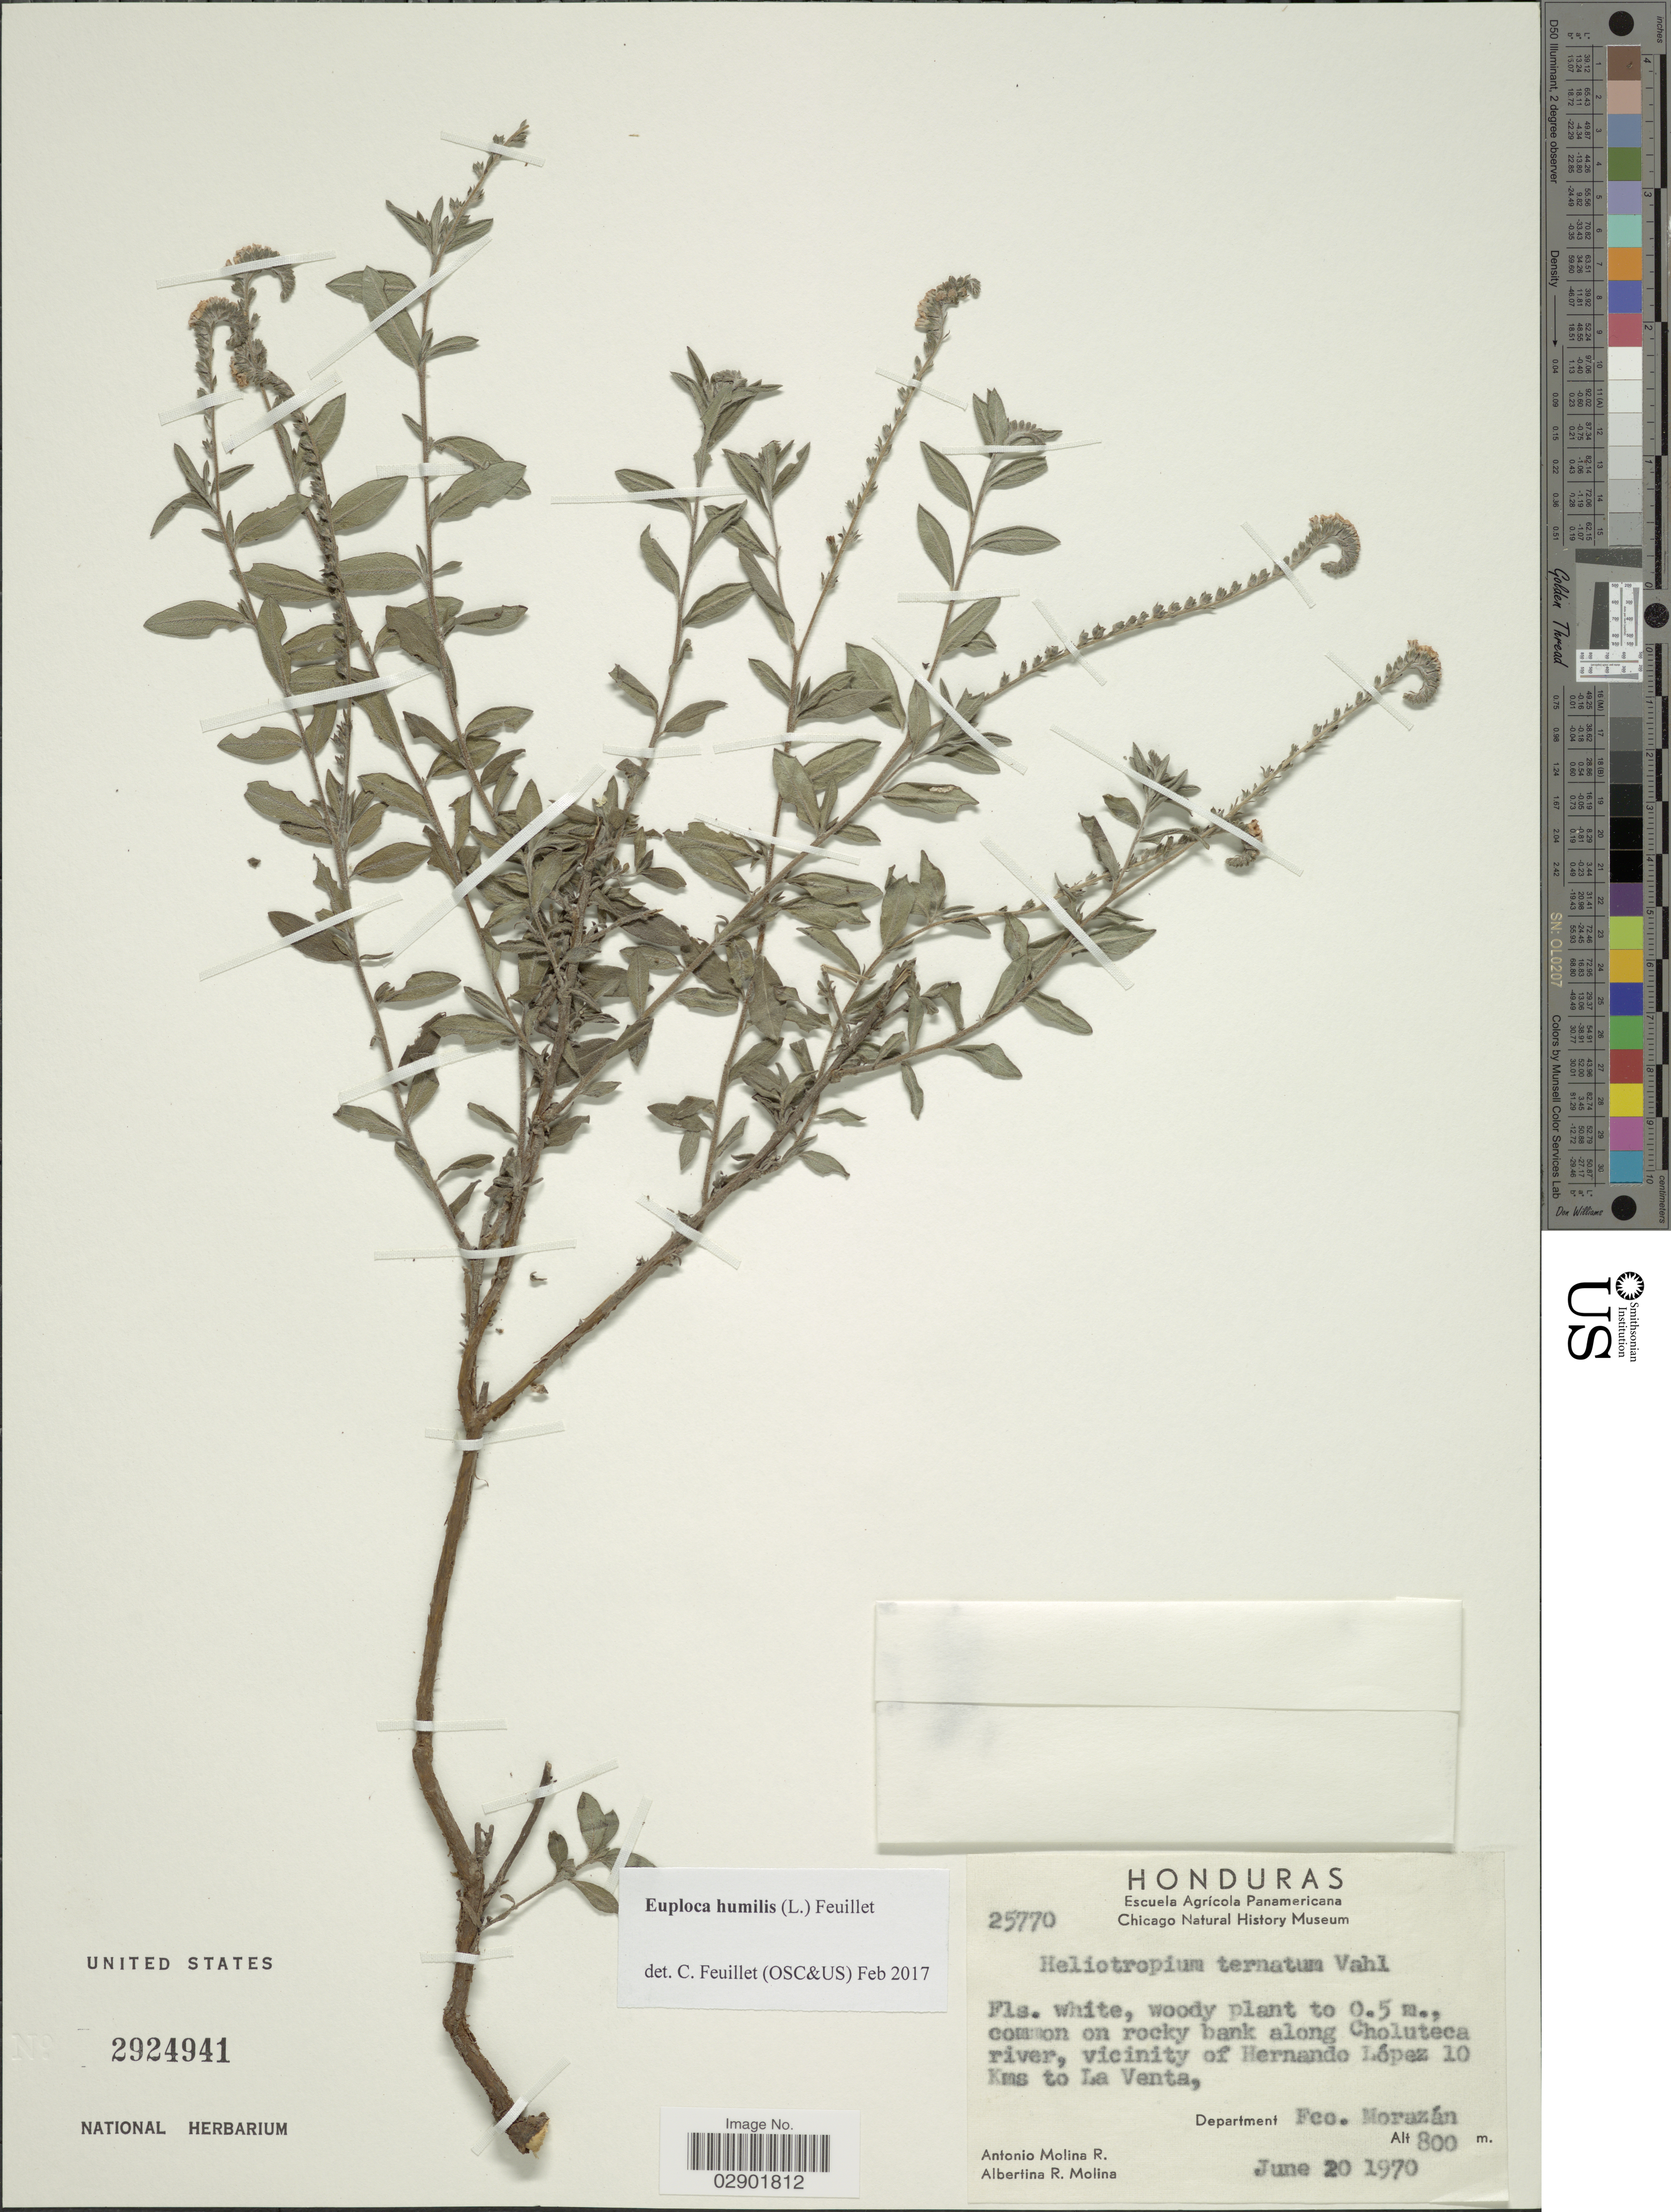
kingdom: Plantae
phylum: Tracheophyta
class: Magnoliopsida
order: Boraginales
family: Heliotropiaceae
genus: Euploca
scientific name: Euploca humilis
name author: (L.) Feuillet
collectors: A. Molina R. & A. R. Molina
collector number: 25770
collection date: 1970-06-20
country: Honduras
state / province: Fco. Morazán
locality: On rocky bank along Choluteca river, vicinity of Hernando López 10 Kms to La Venta, Department Fco. Morazán.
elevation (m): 800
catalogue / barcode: US 2924941